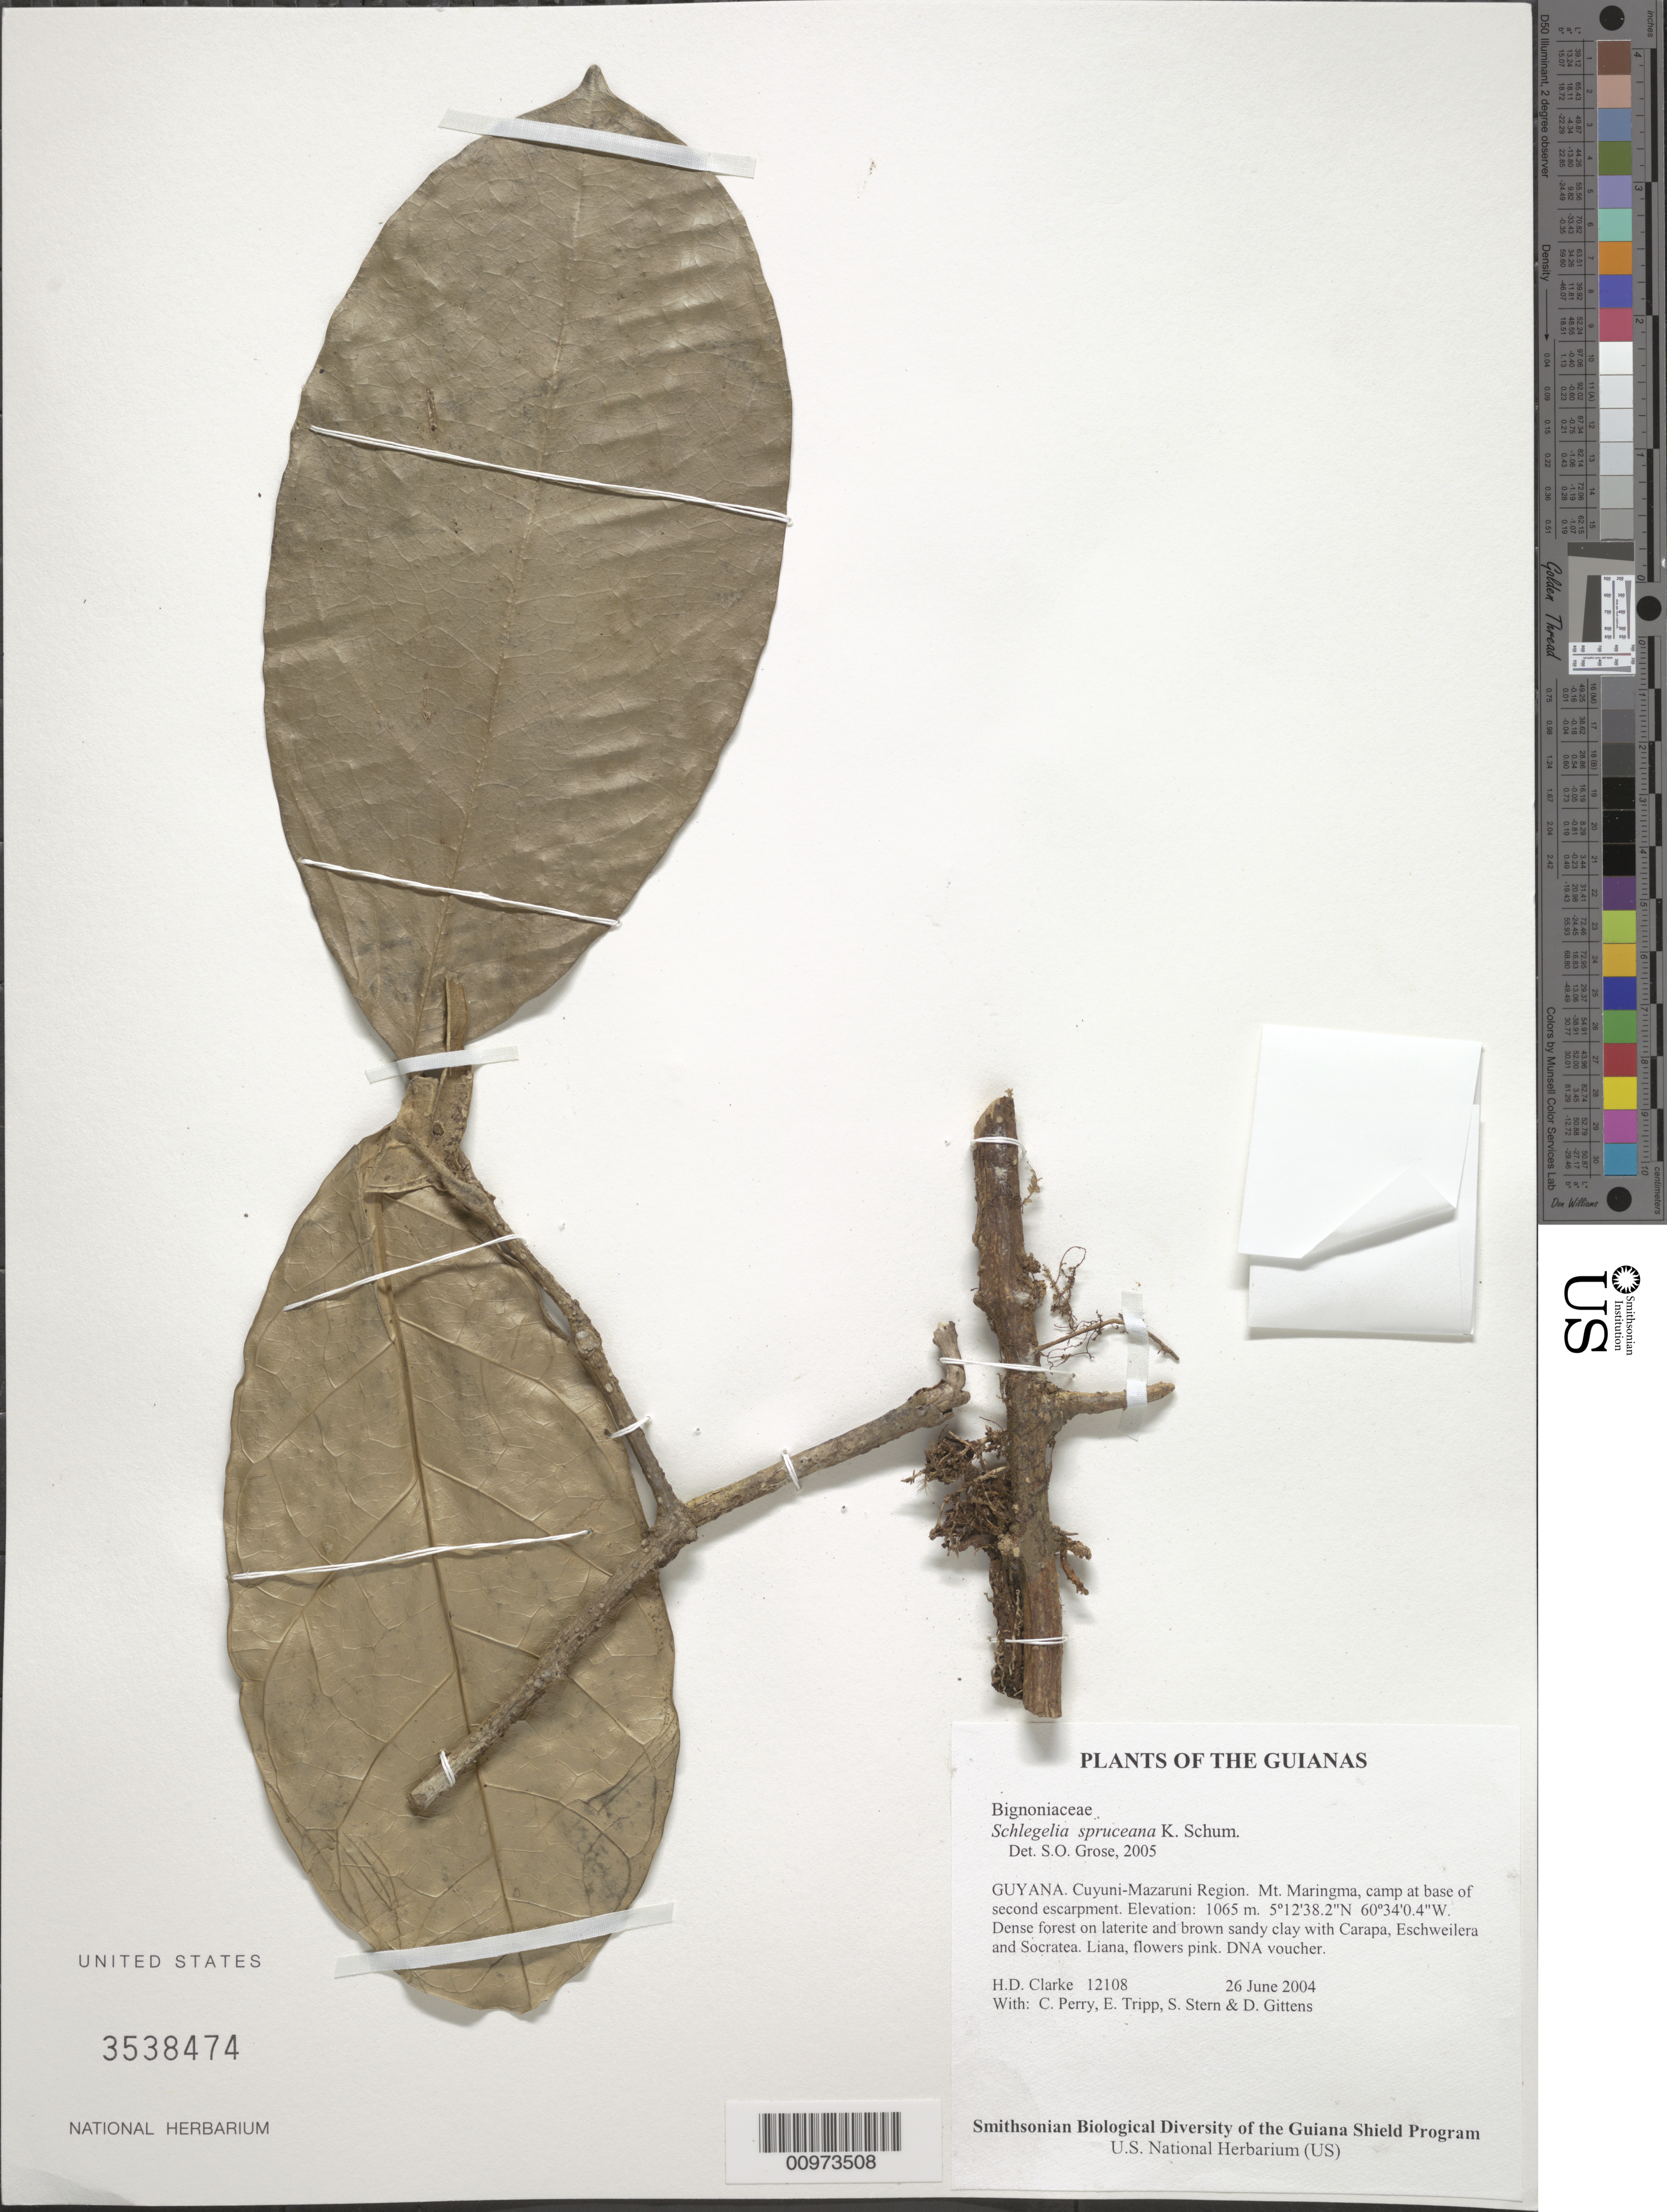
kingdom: Plantae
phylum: Tracheophyta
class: Magnoliopsida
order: Lamiales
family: Schlegeliaceae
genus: Schlegelia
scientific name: Schlegelia spruceana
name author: Bureau & K. Schum.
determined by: Grose, S. O.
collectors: H. D. Clarke, C. Perry, E. Tripp, S. R. Stern & D. Gittens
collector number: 12108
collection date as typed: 26 June 2004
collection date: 2004-06-26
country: Guyana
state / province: Cuyuni-Mazaruni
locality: Mt. Maringma, camp at base of second escarpment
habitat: Dense forest on laterite and brown sandy clay with Carapa, Eschweilera and Socratea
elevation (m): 1065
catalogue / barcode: US 3538474